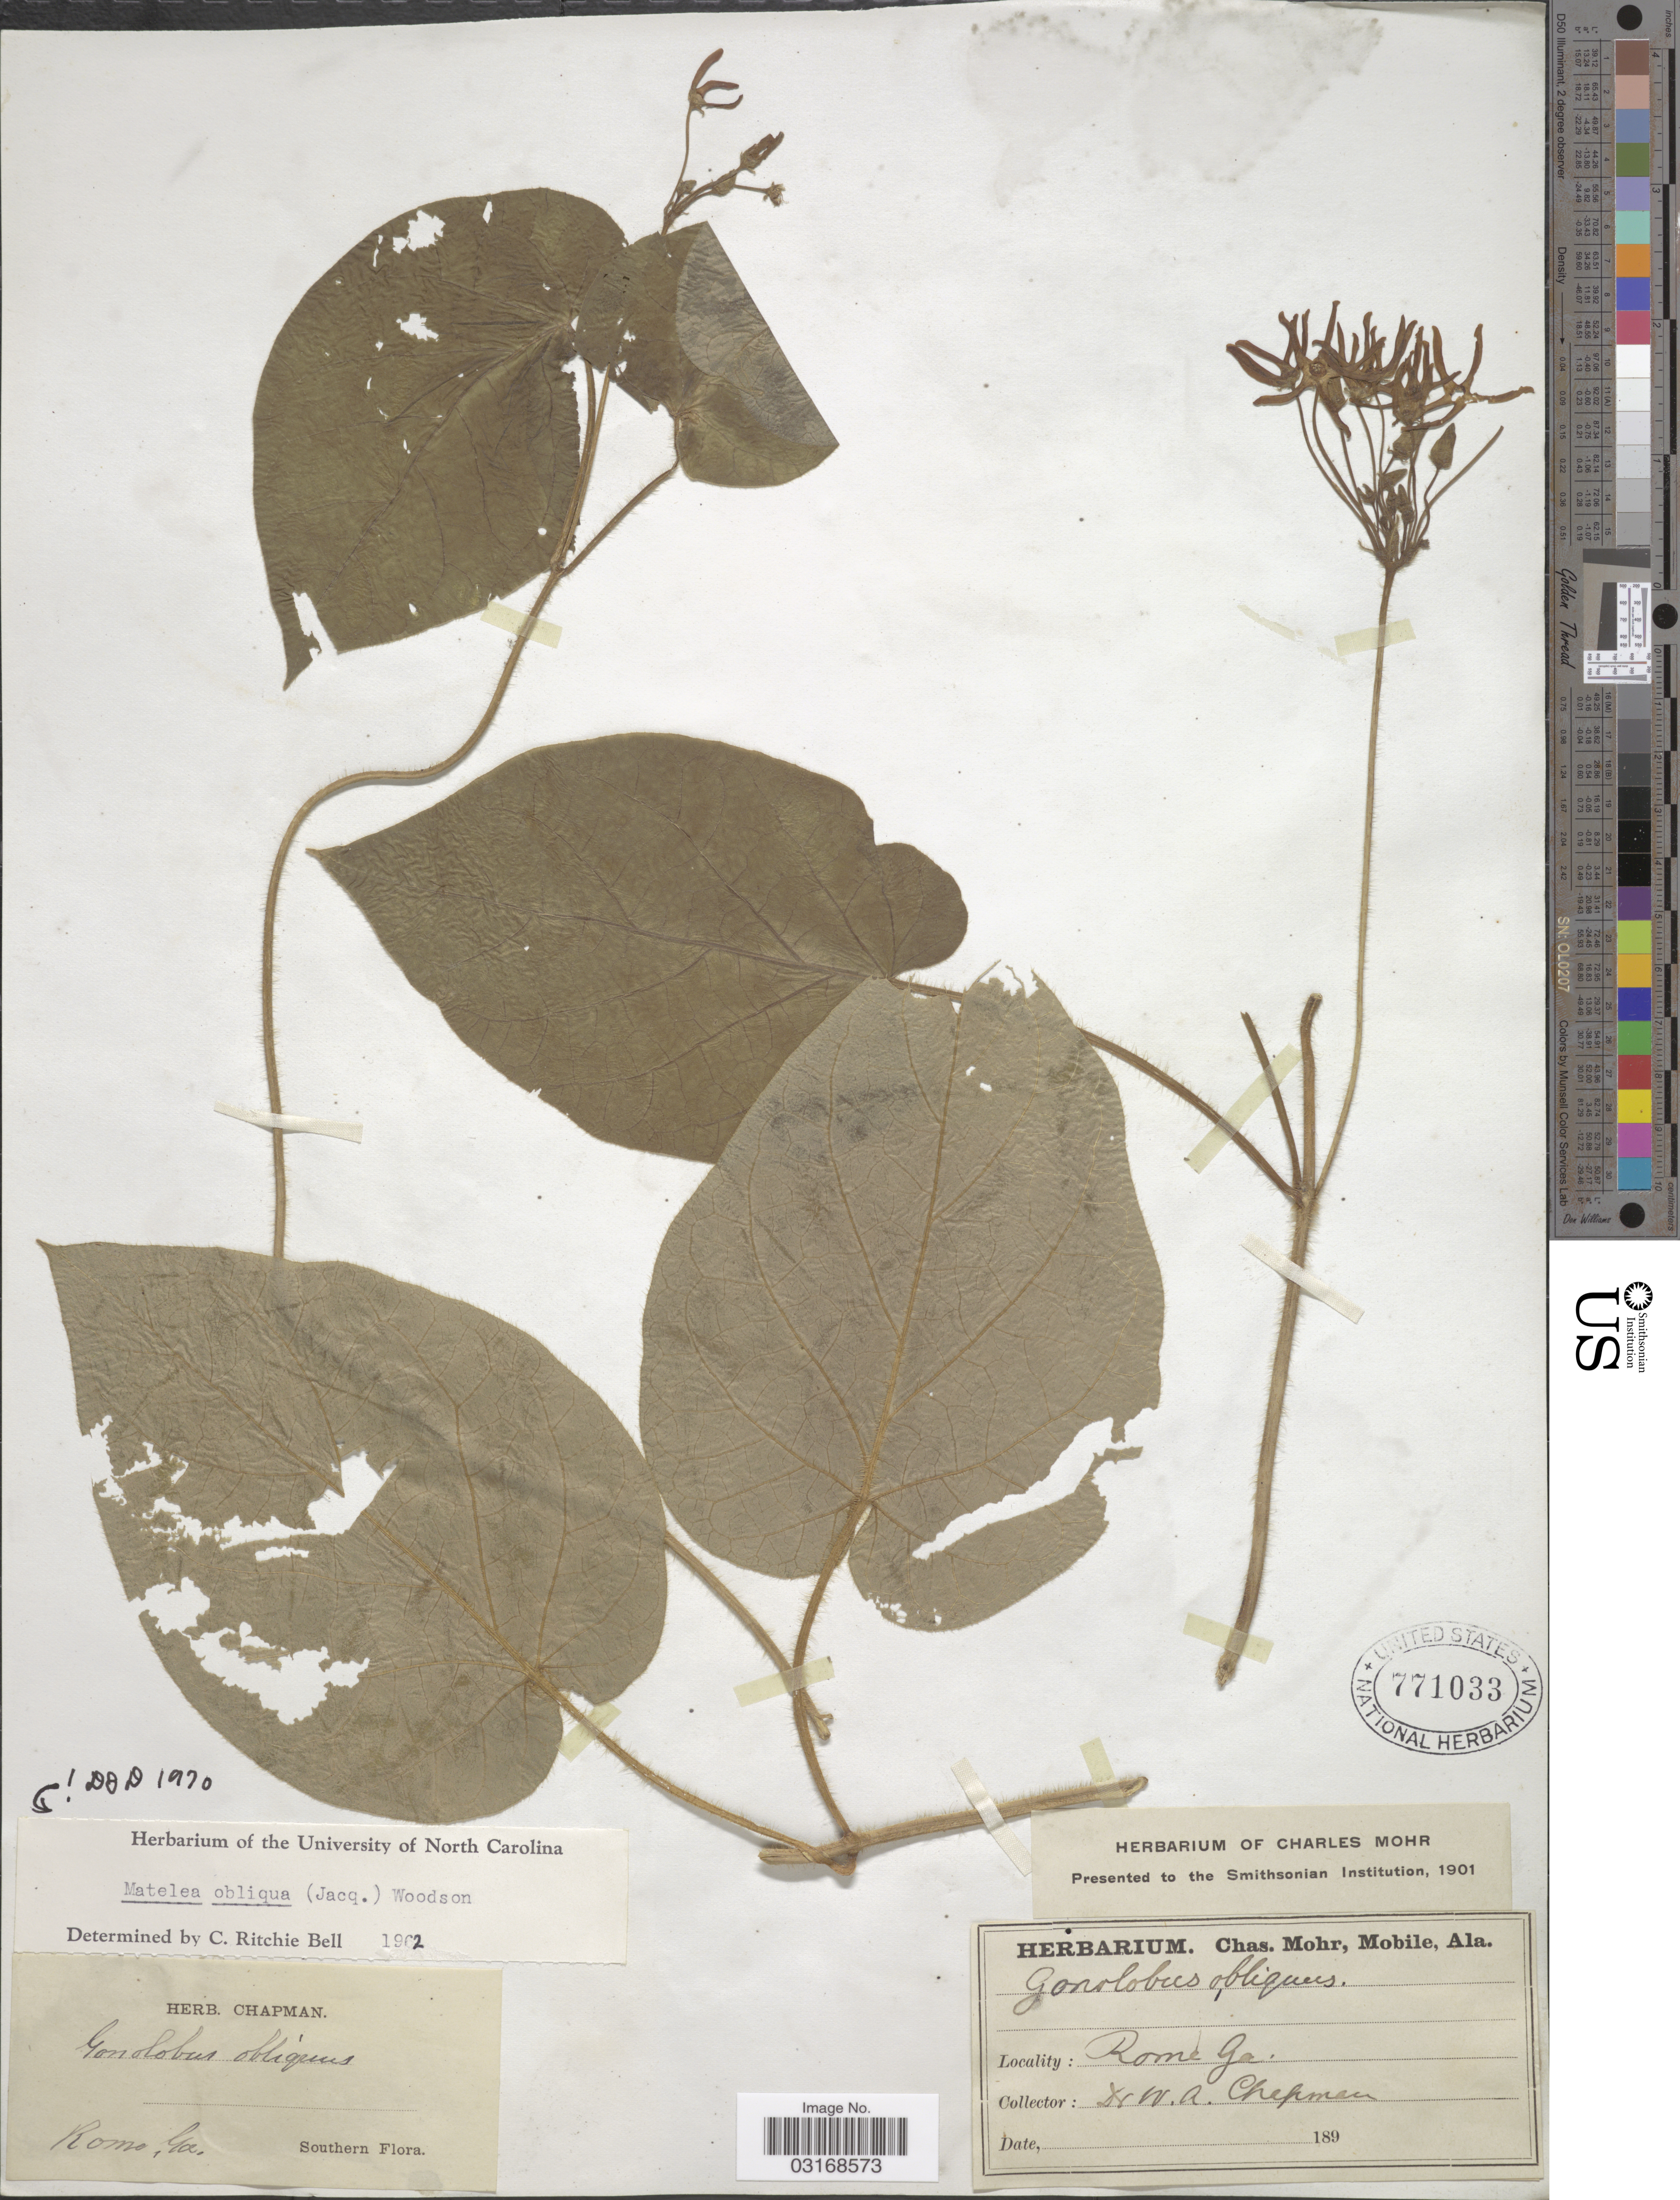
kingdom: Plantae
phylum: Tracheophyta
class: Magnoliopsida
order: Gentianales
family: Apocynaceae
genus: Matelea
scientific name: Matelea obliqua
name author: (Jacq.) Woodson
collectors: W. A. Chapman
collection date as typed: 189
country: United States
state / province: Georgia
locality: Rome, Ga. Southern.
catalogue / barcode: US 771033